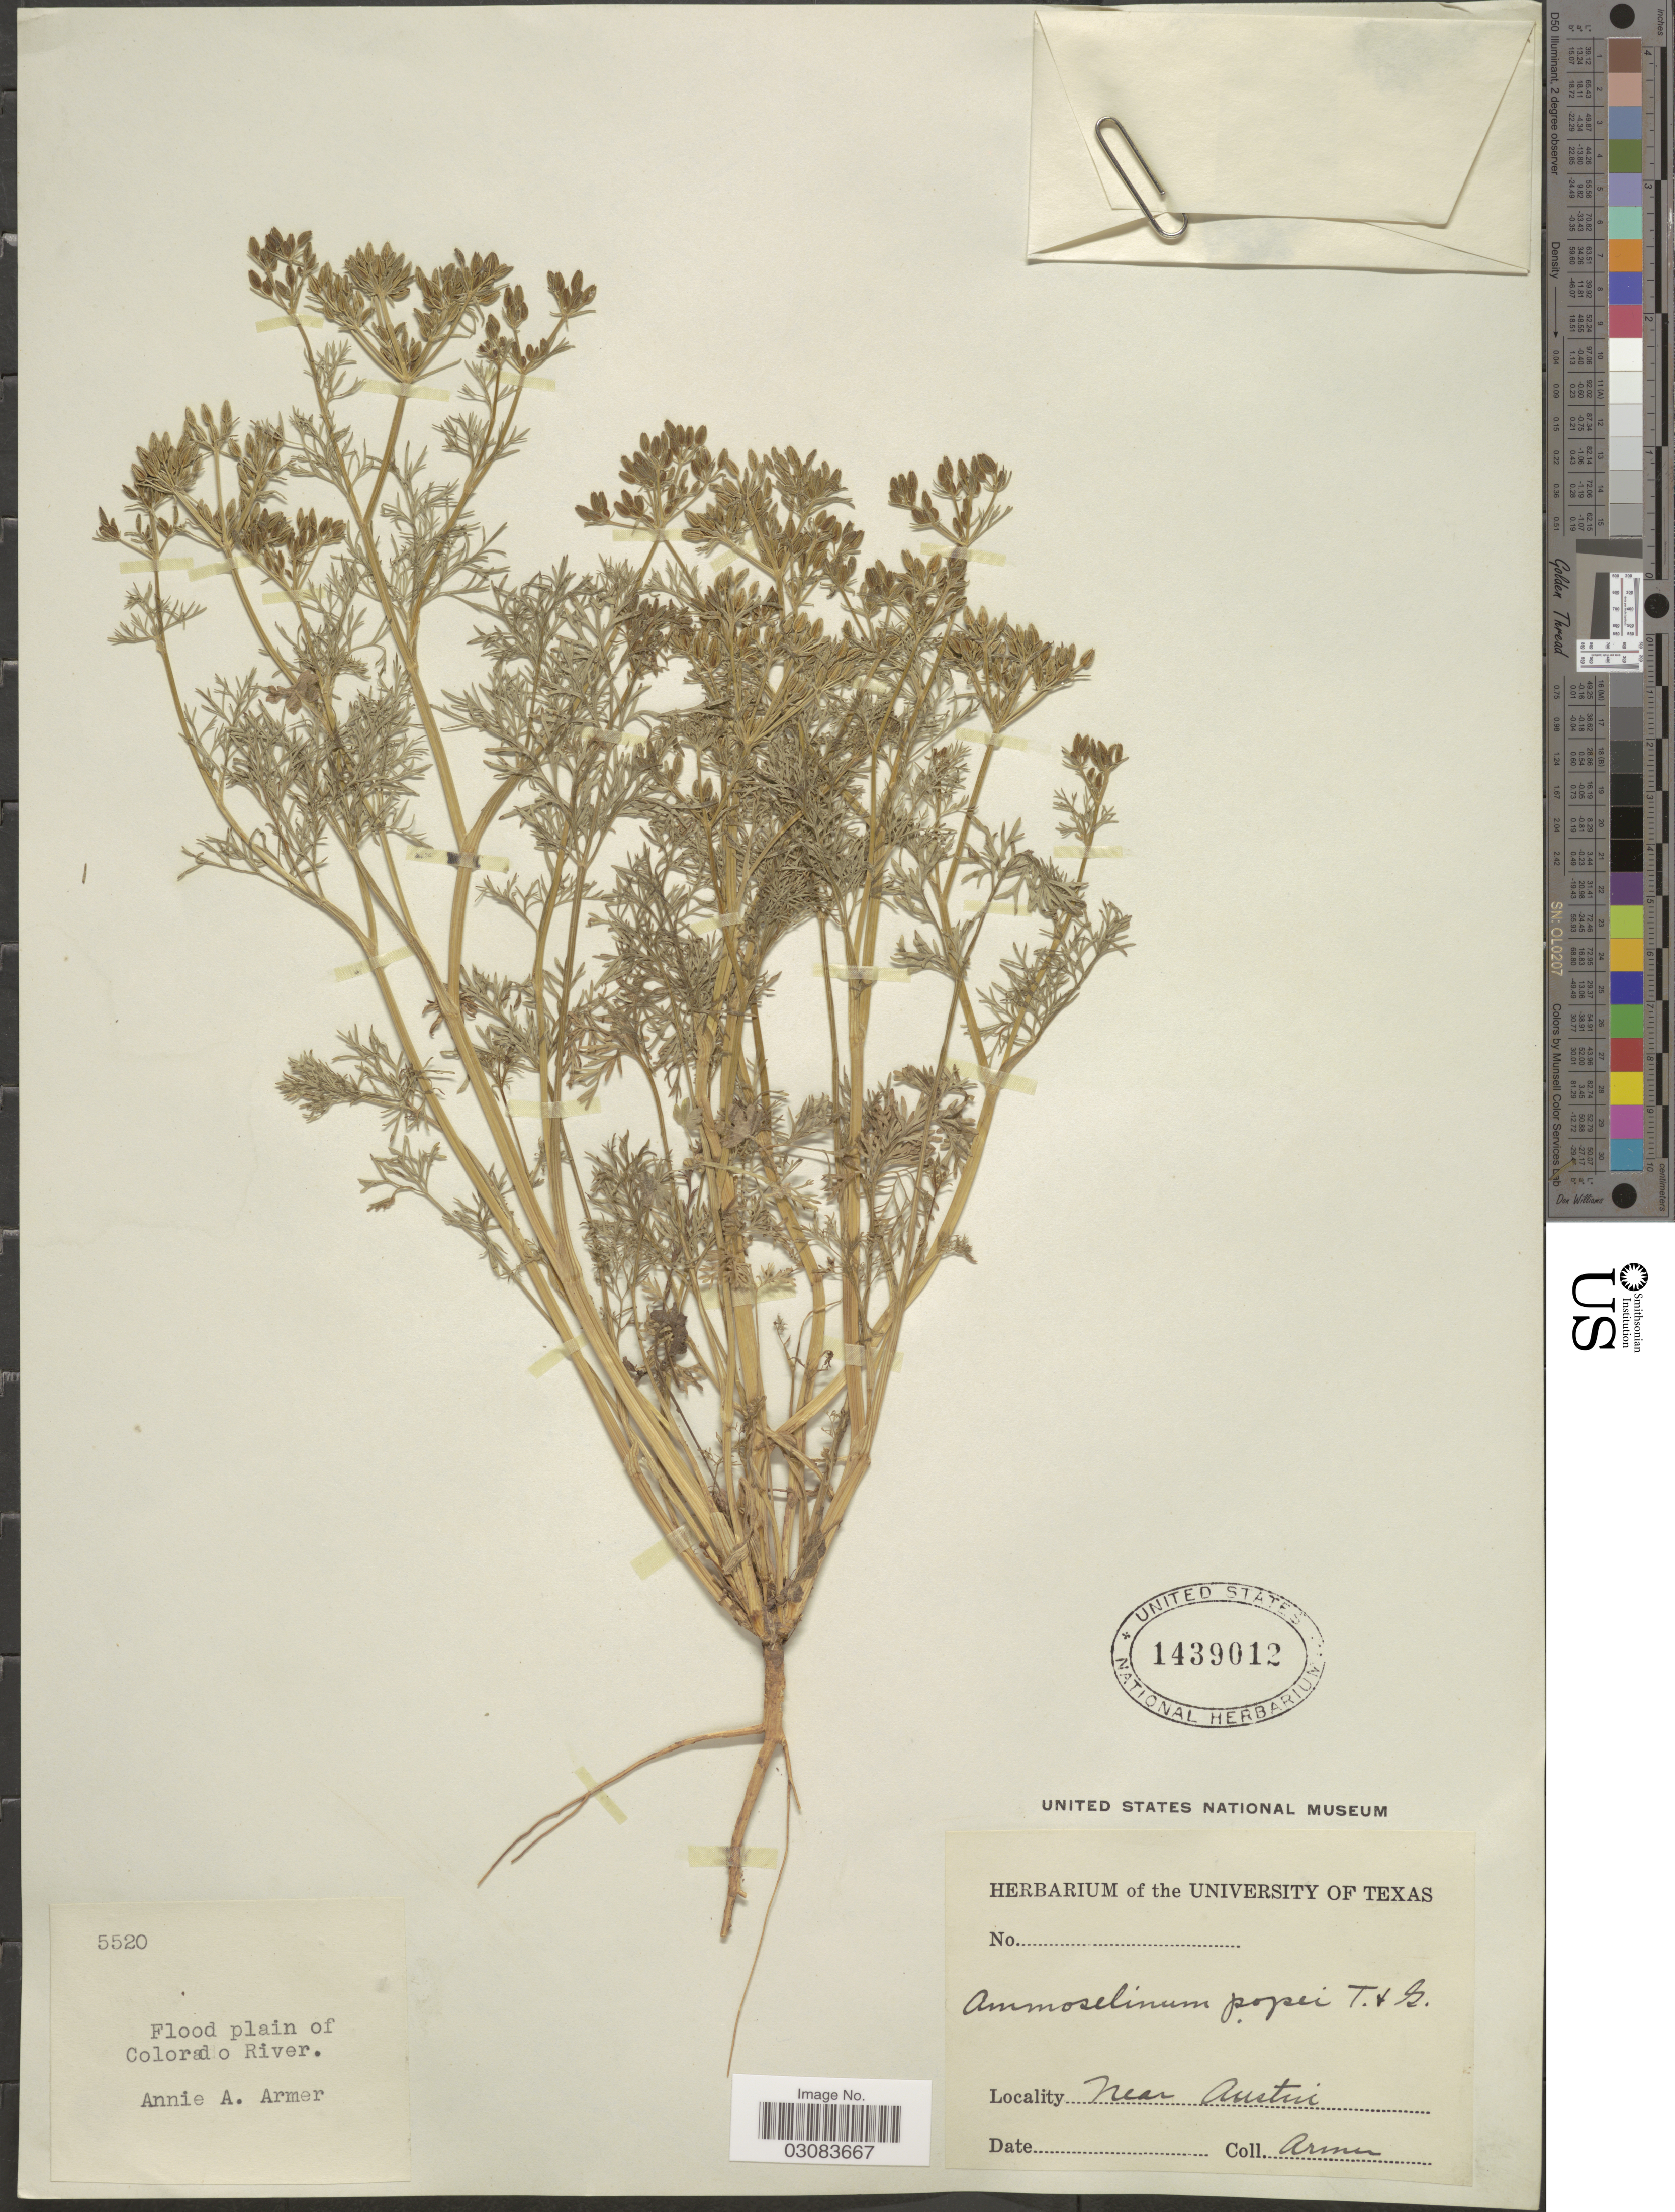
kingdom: Plantae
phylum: Tracheophyta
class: Magnoliopsida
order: Apiales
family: Apiaceae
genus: Ammoselinum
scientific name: Ammoselinum popei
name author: Torr. & A. Gray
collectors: A. Armer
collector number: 5520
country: United States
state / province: Colorado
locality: Flood plains of Colorado River.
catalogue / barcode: US 1439012